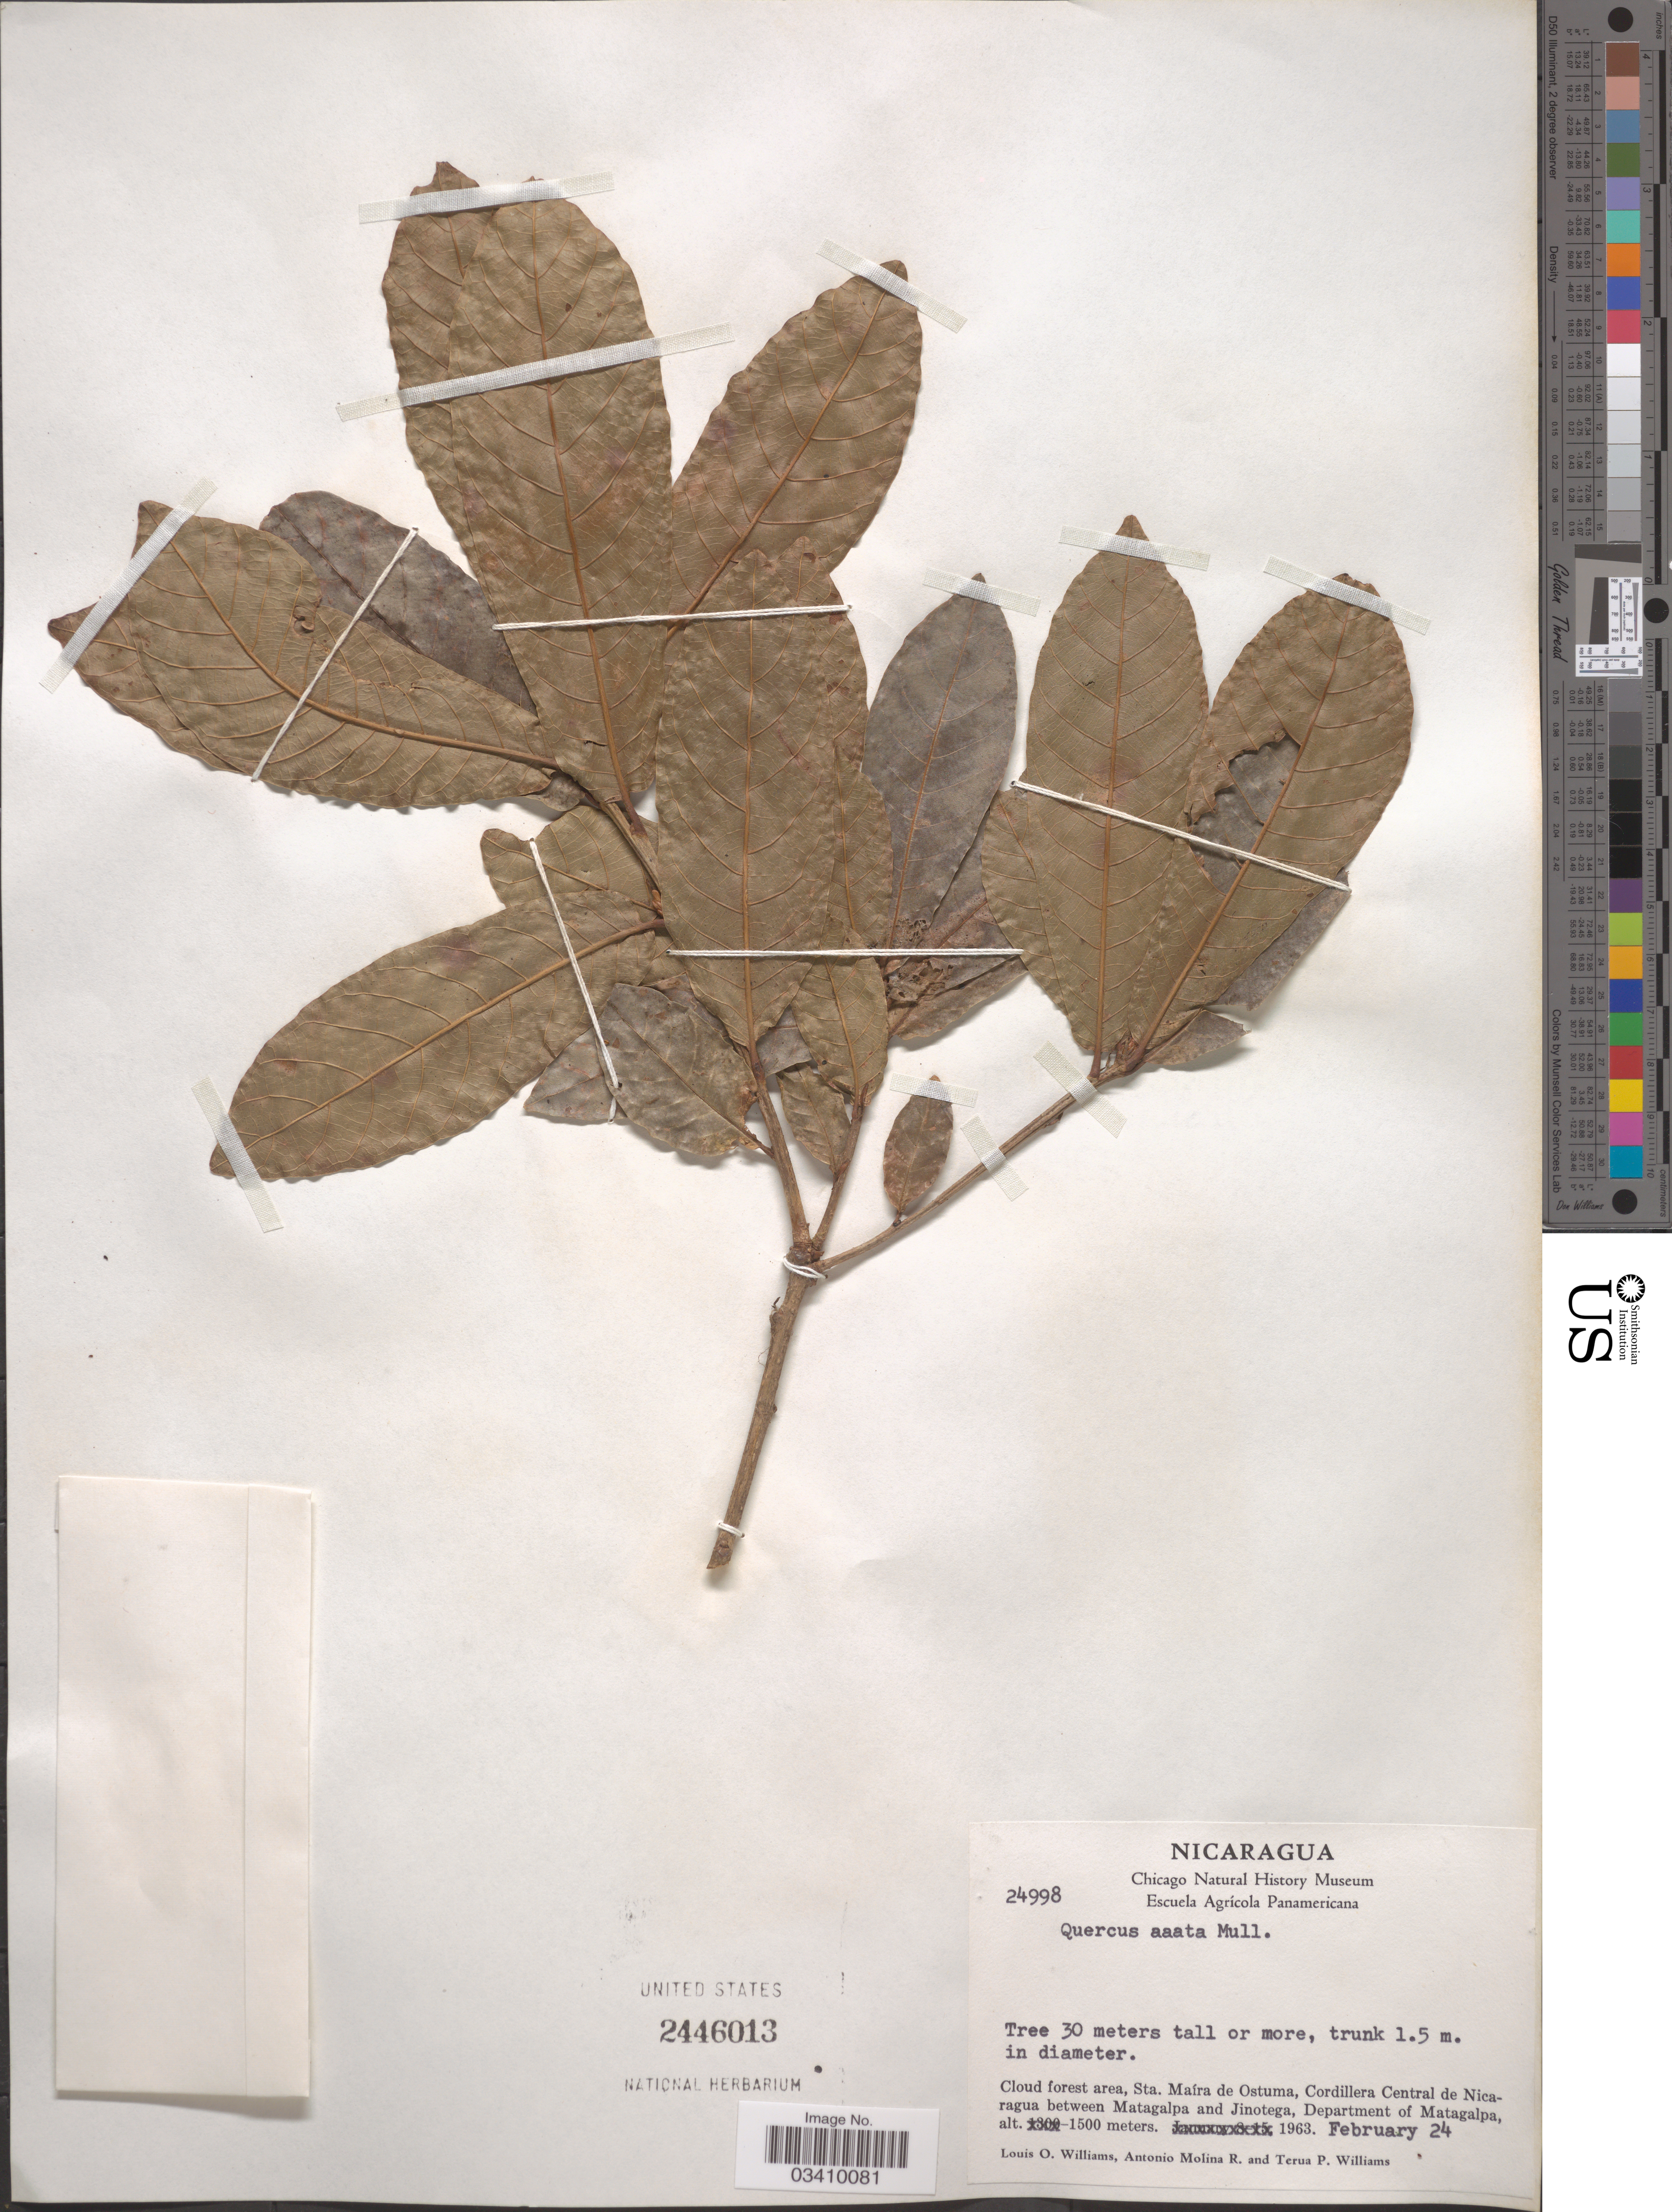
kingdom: Plantae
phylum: Tracheophyta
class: Magnoliopsida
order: Fagales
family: Fagaceae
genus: Quercus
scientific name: Quercus aaata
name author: C.H. Müll.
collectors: L. O. Williams, A. Molina R. & T. P. Williams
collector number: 24998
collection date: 1963-02-24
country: Nicaragua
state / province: Matagalpa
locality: Cloud forest area, Sta. María de Ostuma, Cordillera Central de Nicaragua between Matagalpa and Jinotega, Department of Matagalpa.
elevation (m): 1500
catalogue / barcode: US 2446013